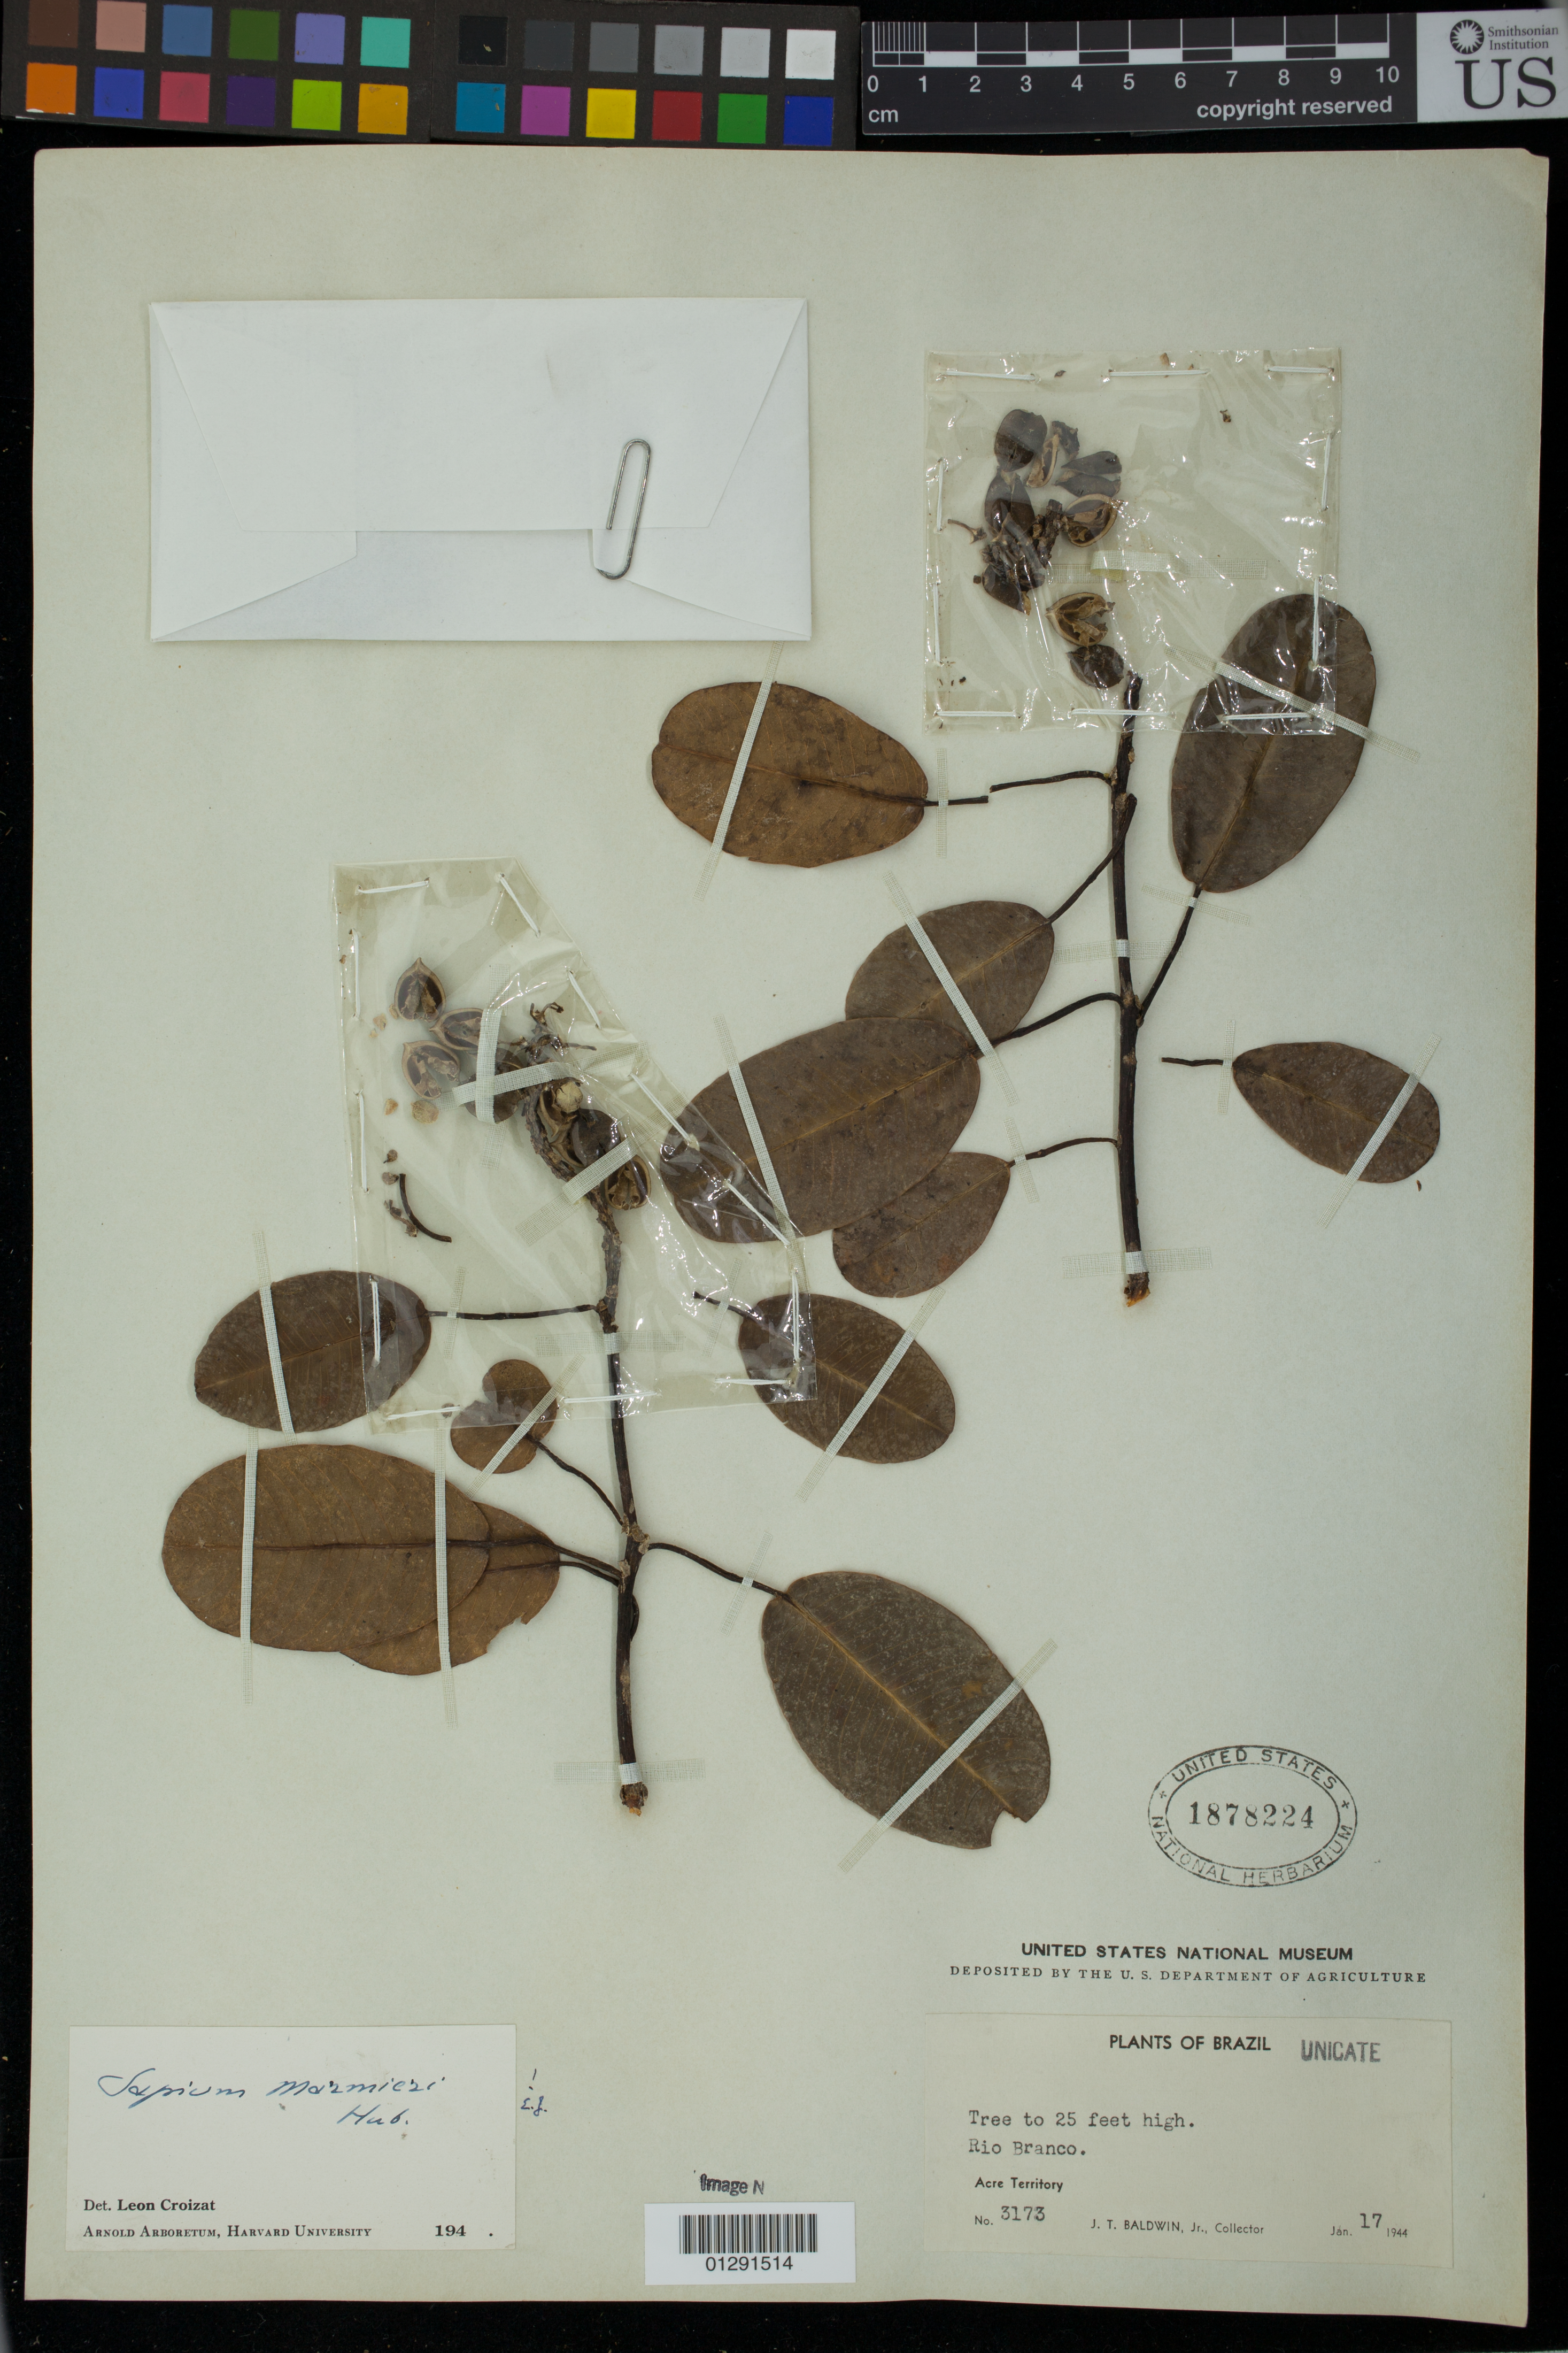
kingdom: Plantae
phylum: Tracheophyta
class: Magnoliopsida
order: Malpighiales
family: Euphorbiaceae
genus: Sapium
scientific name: Sapium marmieri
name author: Huber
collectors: J. T. Baldwin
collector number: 3173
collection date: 1944-01-17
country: Brazil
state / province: Acre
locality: Rio Branco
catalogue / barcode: US 1878224